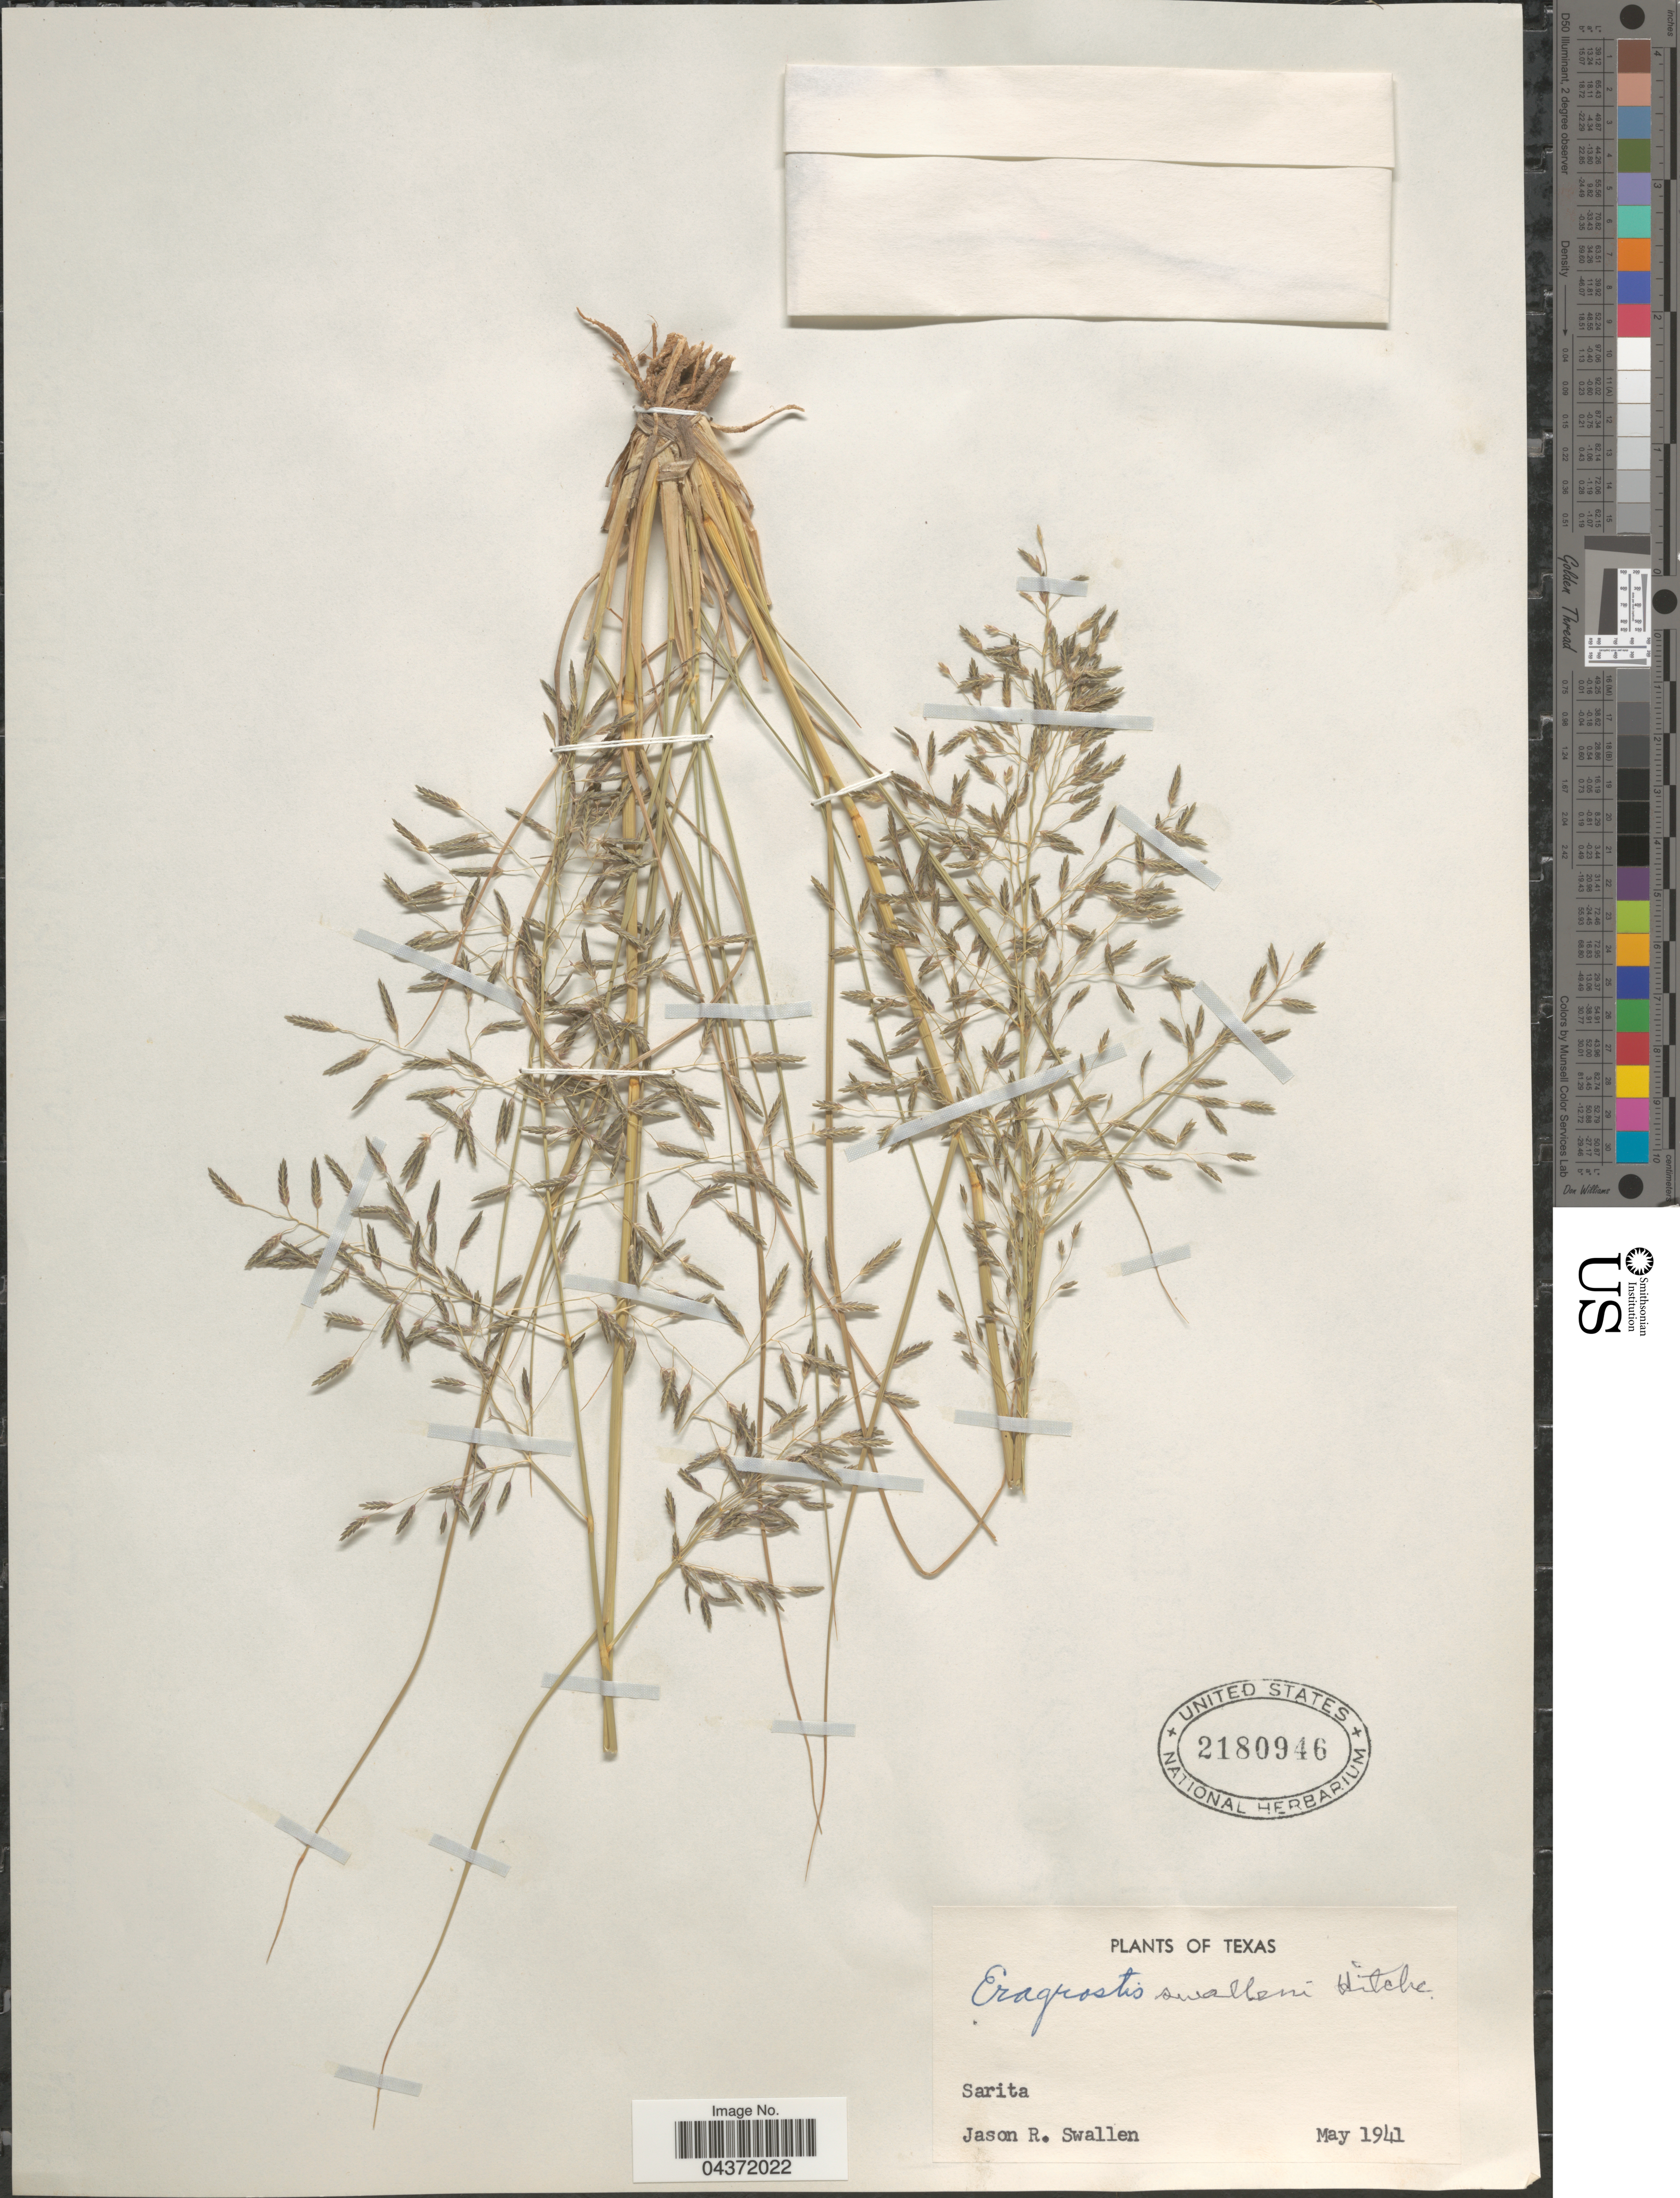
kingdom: Plantae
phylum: Tracheophyta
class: Liliopsida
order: Poales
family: Poaceae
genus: Eragrostis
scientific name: Eragrostis swallenii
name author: Hitchc.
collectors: J. R. Swallen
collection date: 1941-05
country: United States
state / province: Texas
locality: Sarita.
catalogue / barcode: US 2180946